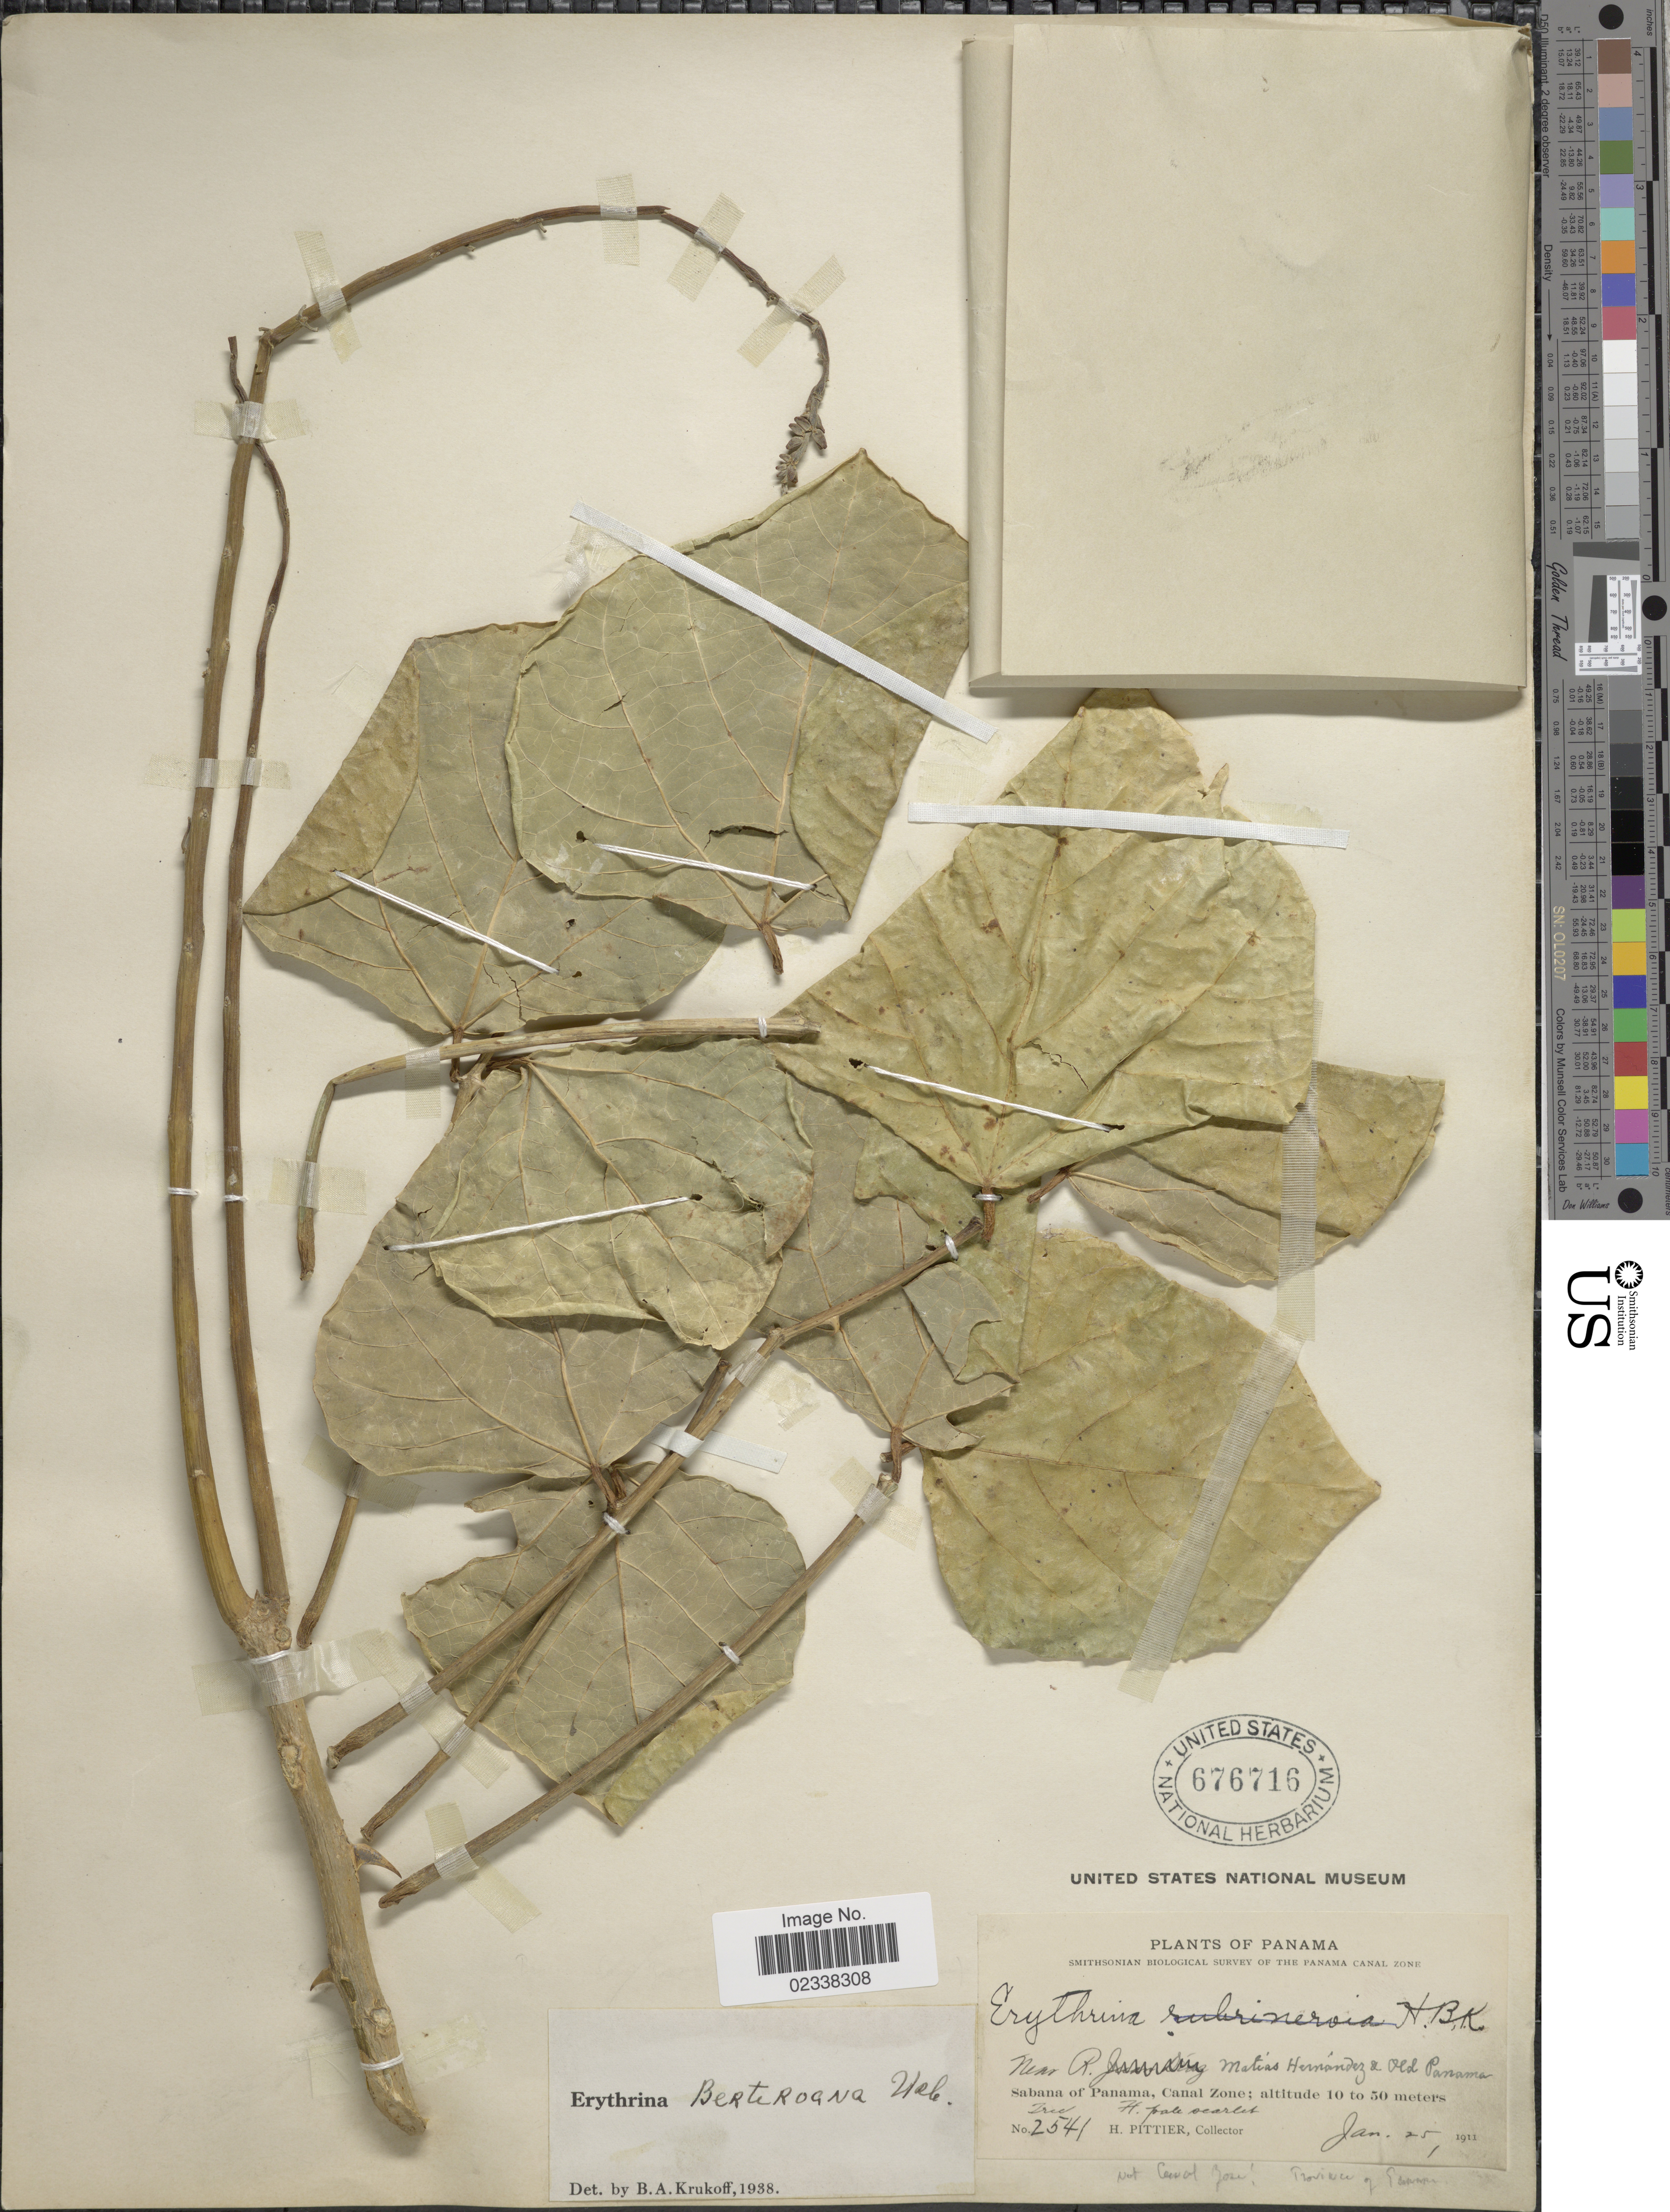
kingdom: Plantae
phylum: Tracheophyta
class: Magnoliopsida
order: Fabales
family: Fabaceae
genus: Erythrina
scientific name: Erythrina berteroana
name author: Urb.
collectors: H. F. Pittier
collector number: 2541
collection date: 1911-01-25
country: Panama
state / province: Colón / Panamá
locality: Near R. Matias Hernandez & Old Panama. Sabana of Panama, Canal Zone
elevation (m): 10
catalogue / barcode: US 676716